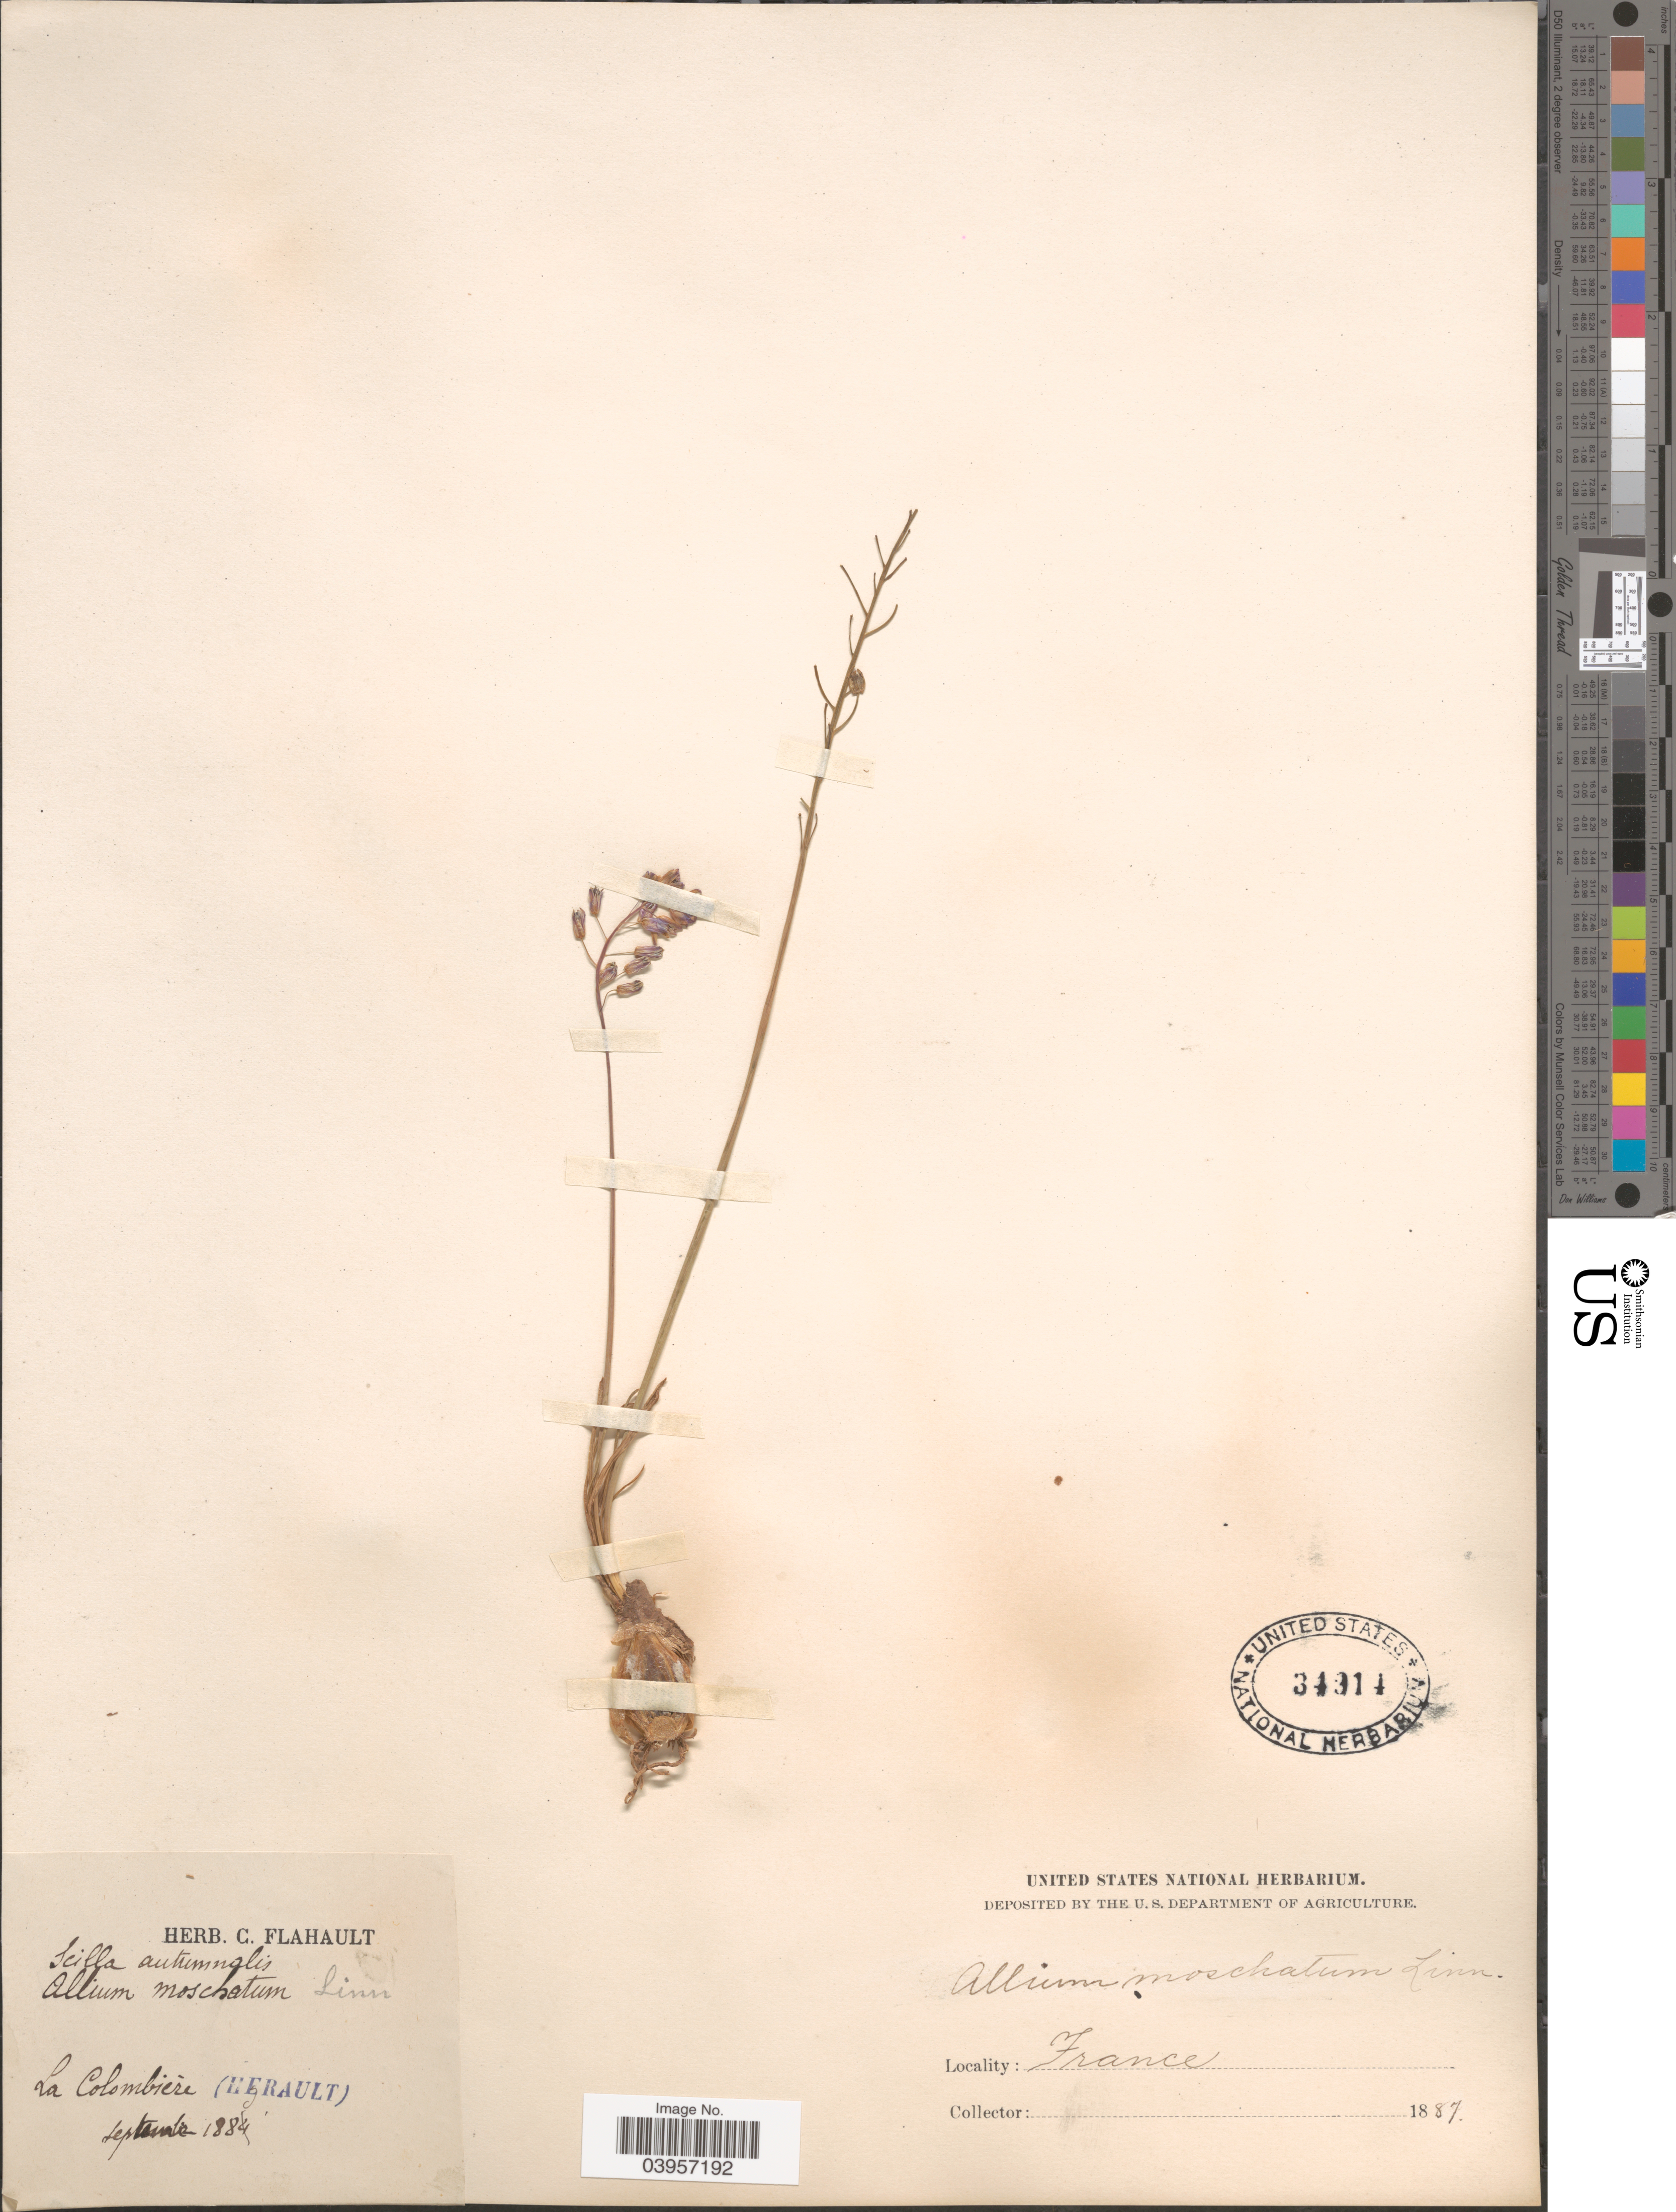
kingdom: Plantae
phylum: Tracheophyta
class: Liliopsida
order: Asparagales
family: Amaryllidaceae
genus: Allium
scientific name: Allium moschatum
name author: L.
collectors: ex herb. C. Flahault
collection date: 1887-09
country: France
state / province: Occitanie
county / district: Hérault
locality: La Colombiére (Herault).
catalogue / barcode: US 34914